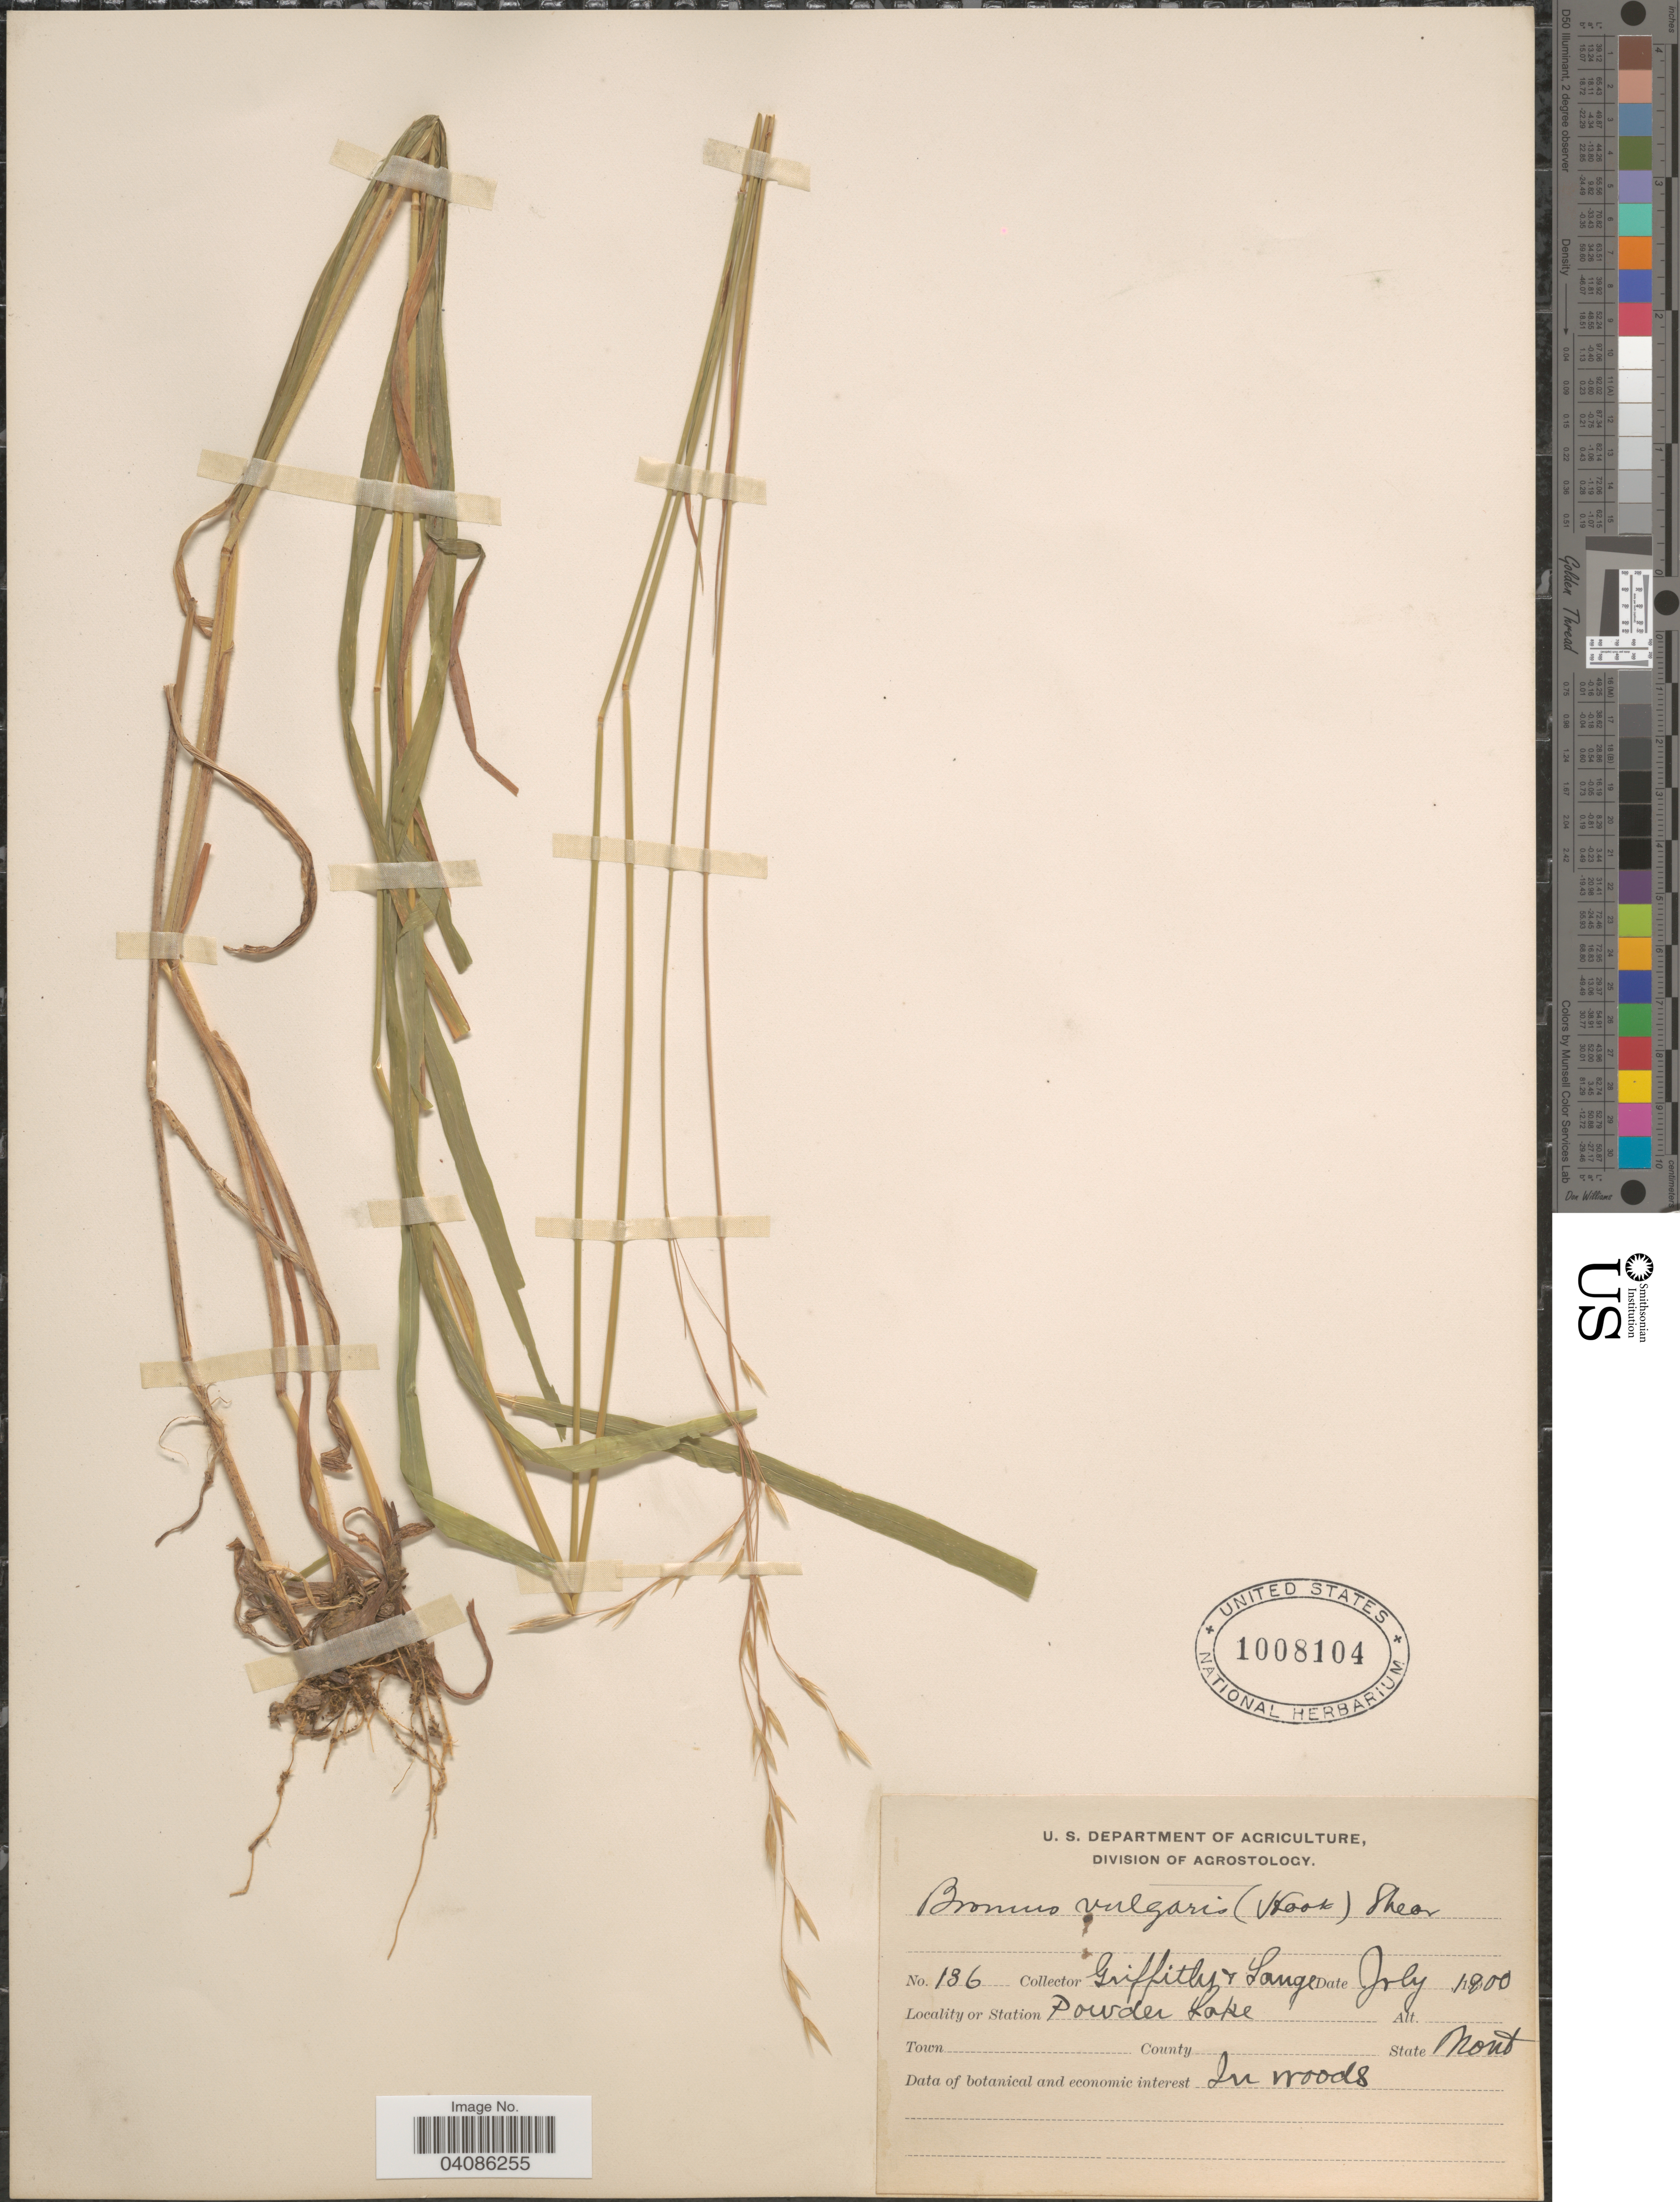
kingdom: Plantae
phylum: Tracheophyta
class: Liliopsida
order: Poales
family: Poaceae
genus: Bromus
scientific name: Bromus texensis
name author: (Shear) Hitchc.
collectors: -- Griffiths & -- Lange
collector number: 136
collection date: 1900-07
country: United States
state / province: Montana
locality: Powder Lake.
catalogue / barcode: US 1008104